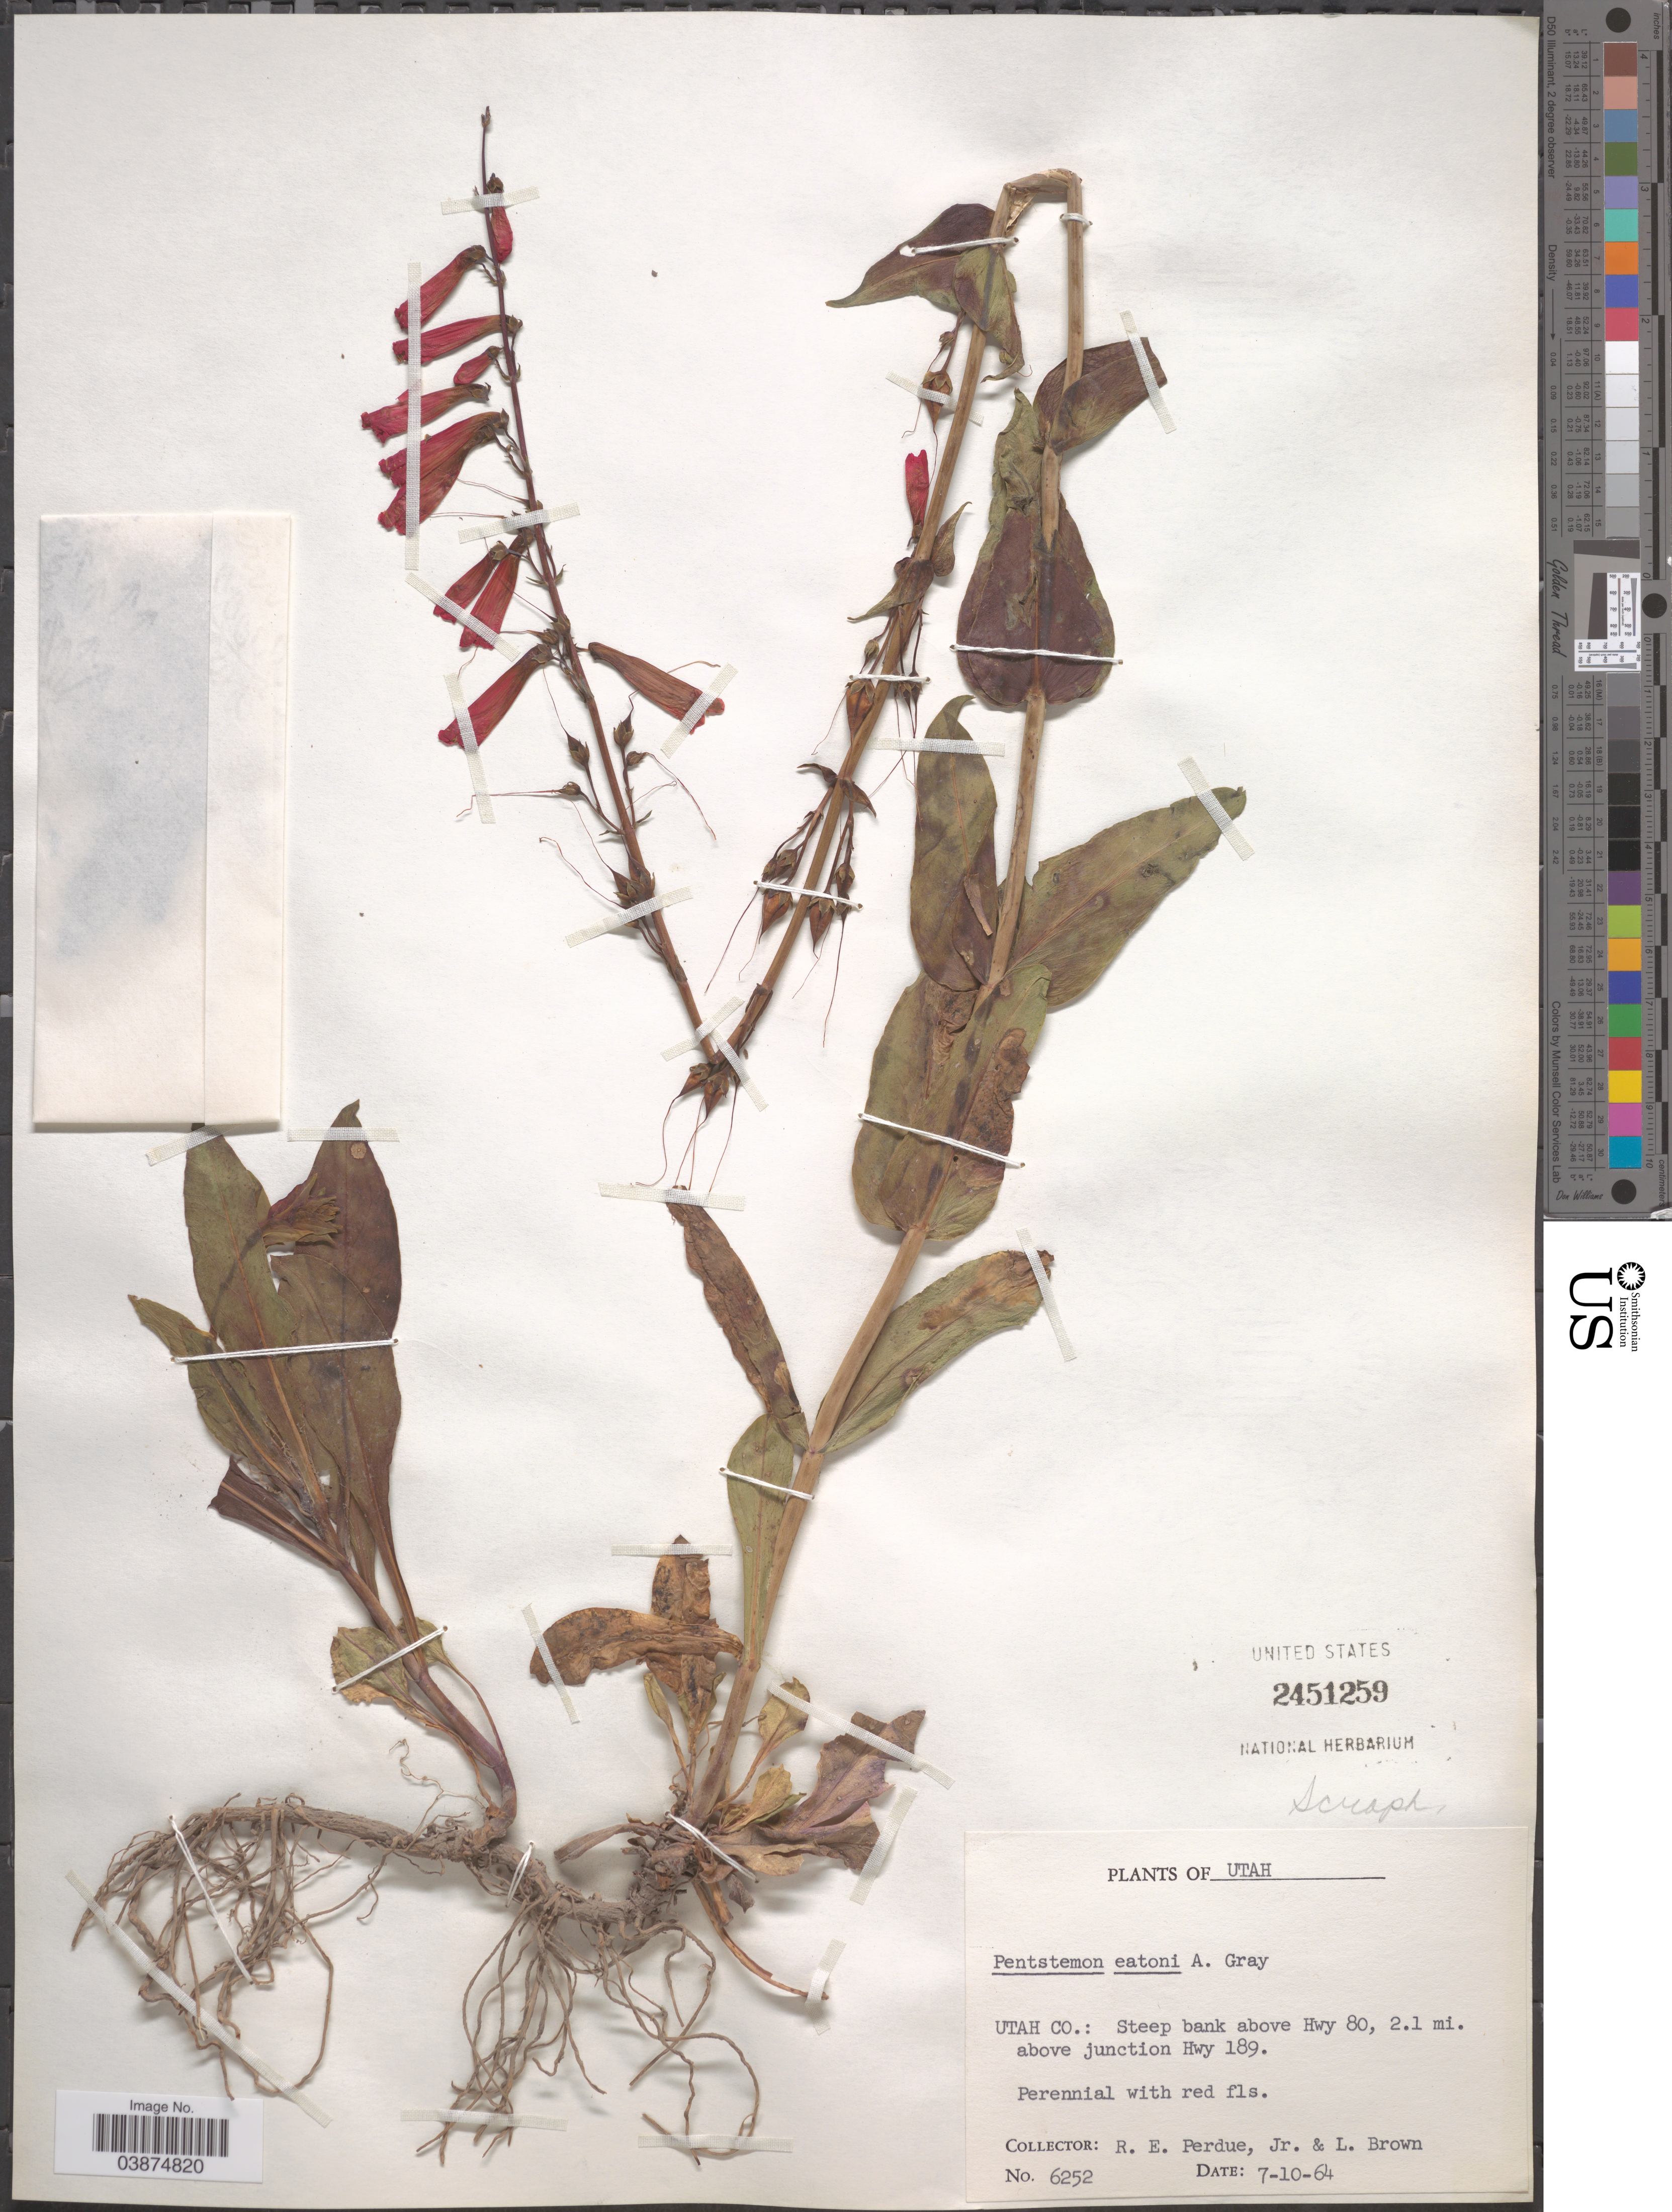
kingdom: Plantae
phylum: Tracheophyta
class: Magnoliopsida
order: Lamiales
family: Plantaginaceae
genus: Penstemon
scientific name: Penstemon eatonii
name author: A. Gray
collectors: R. E. Perdue & L. Brown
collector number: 6252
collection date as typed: Transcribed d/m/y: 10/7/64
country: United States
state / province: Utah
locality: Utah Co.: Steep bank above Hwy 80, 2.1 mi. above junction Hwy 189.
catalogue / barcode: US 2451259